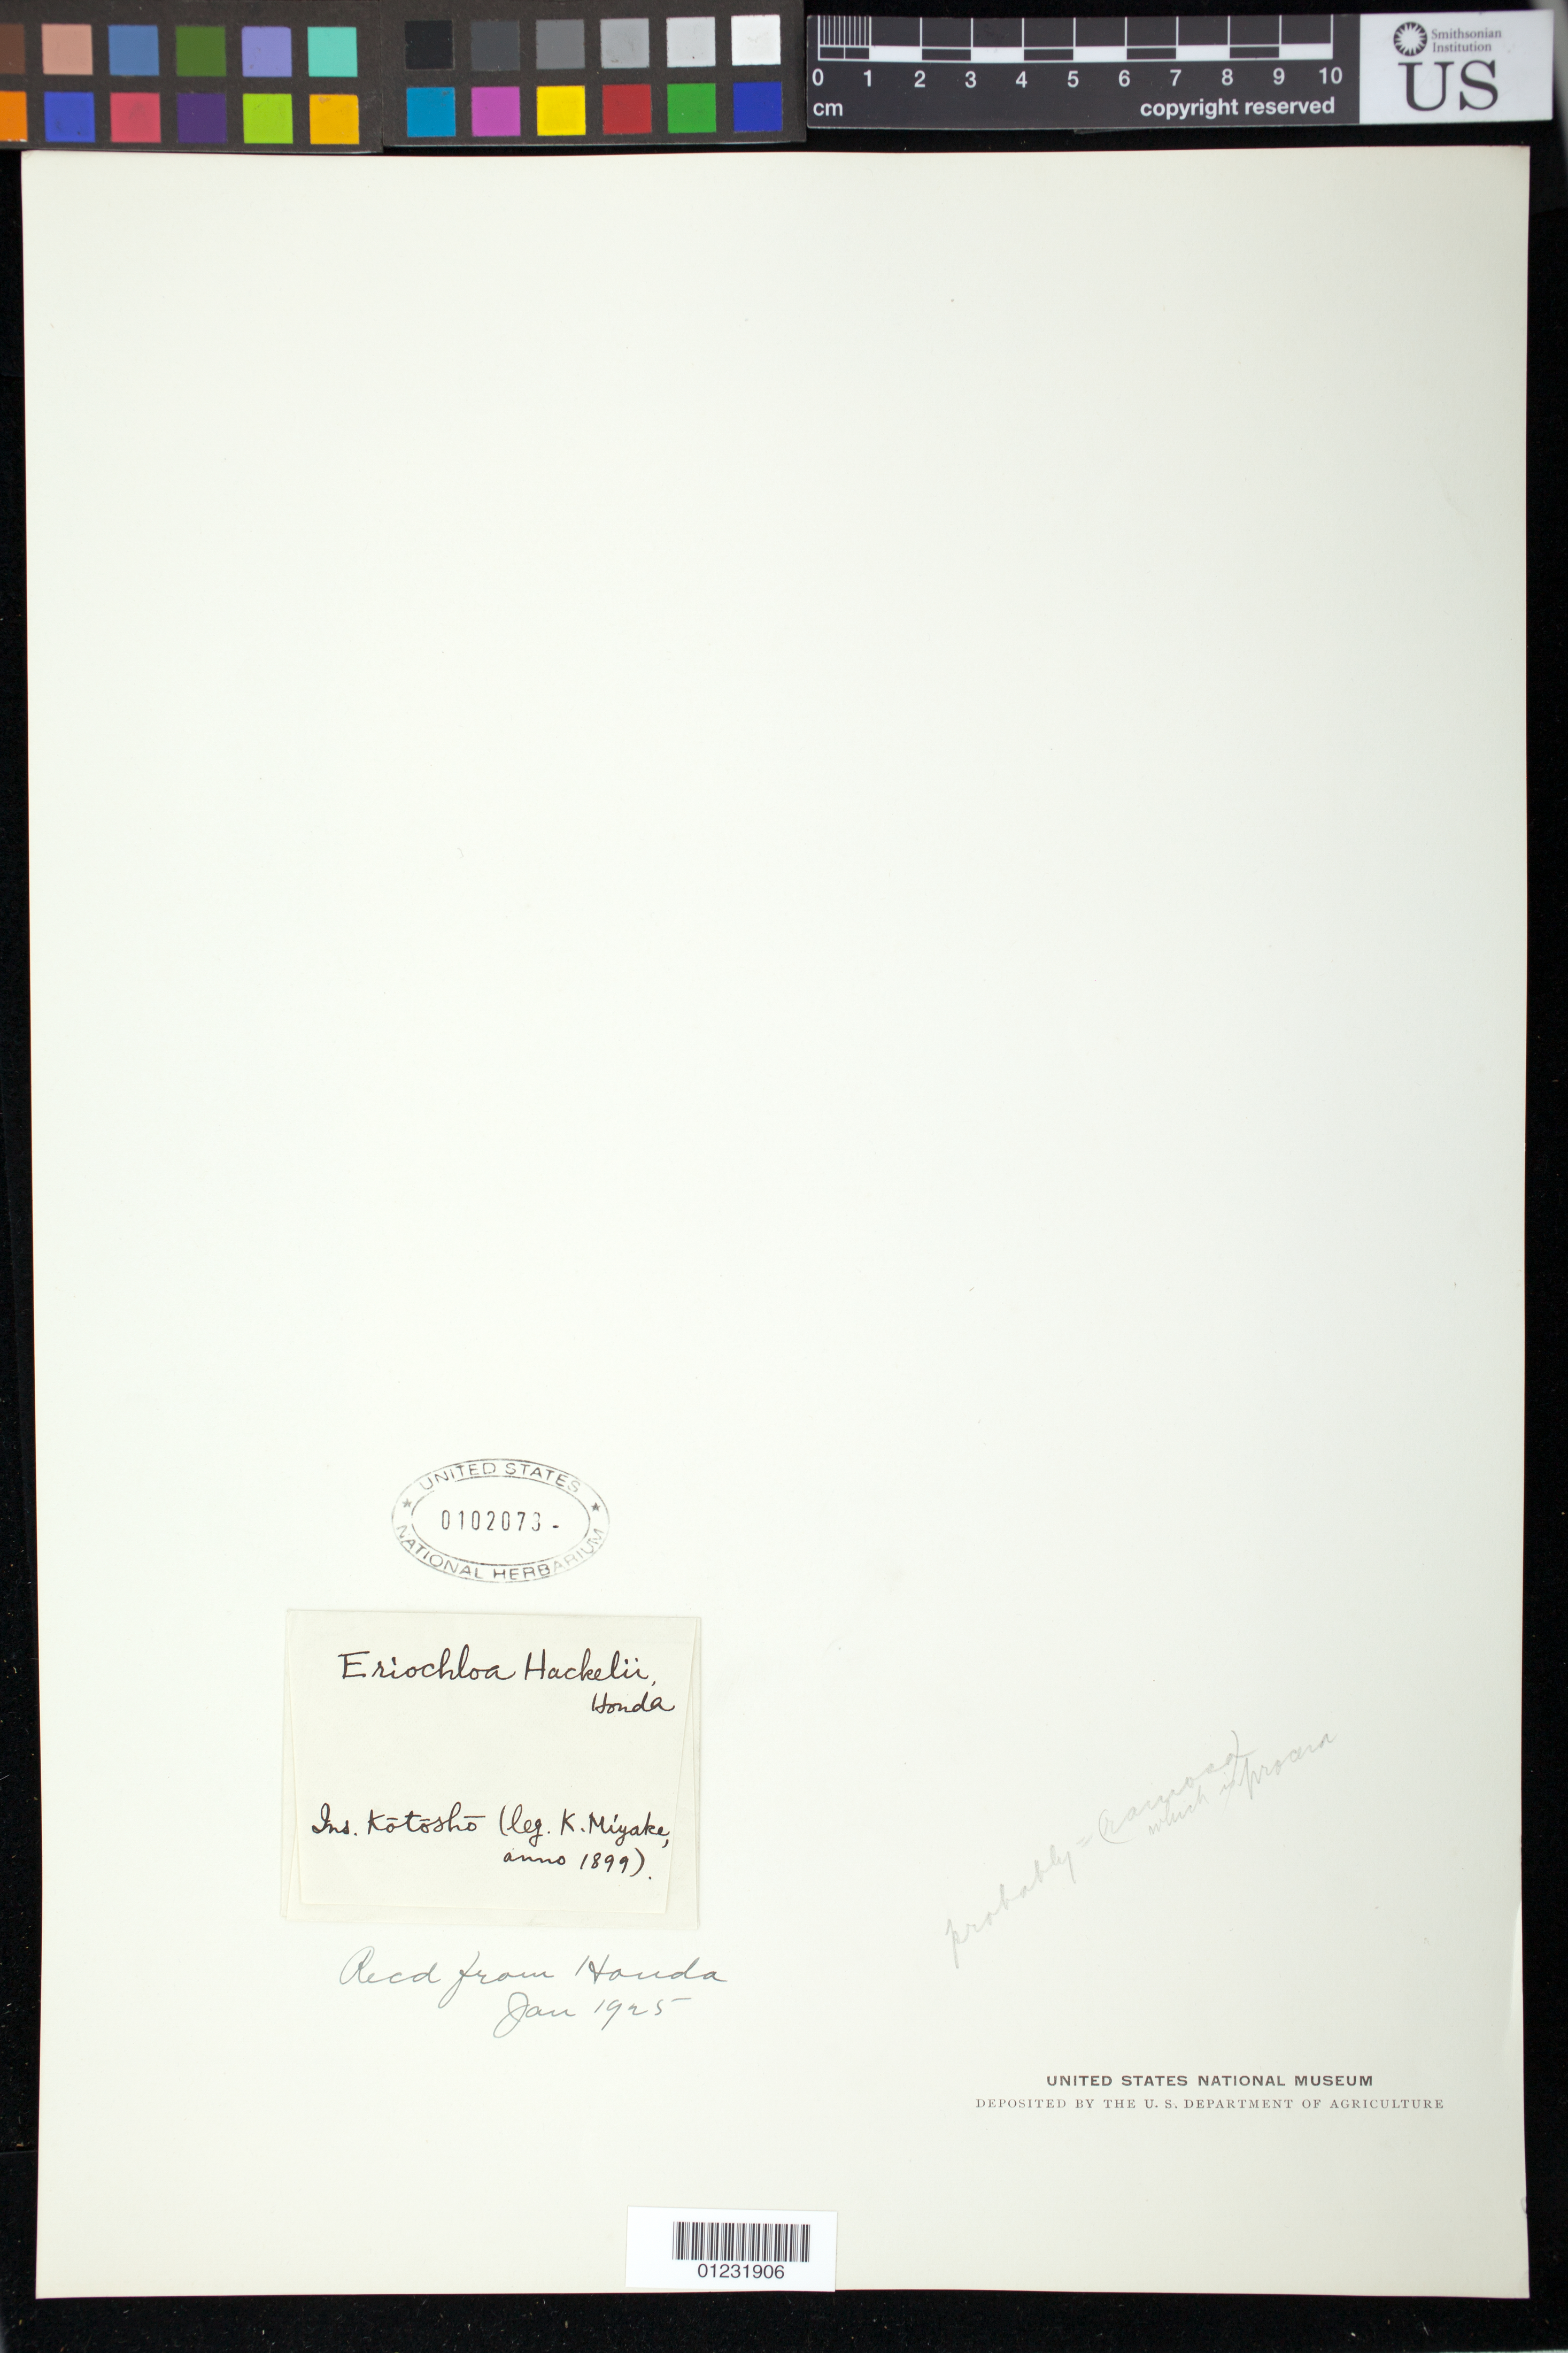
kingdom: Plantae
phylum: Tracheophyta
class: Liliopsida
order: Poales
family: Poaceae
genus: Eriochloa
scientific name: Eriochloa hackelii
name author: Honda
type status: Type Fragment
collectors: K. Miyake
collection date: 1899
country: Japan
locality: Ins. Kotosho.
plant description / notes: Fragmentary material of type specimen ex Roy. Bot. Gard.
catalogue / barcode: US 102073